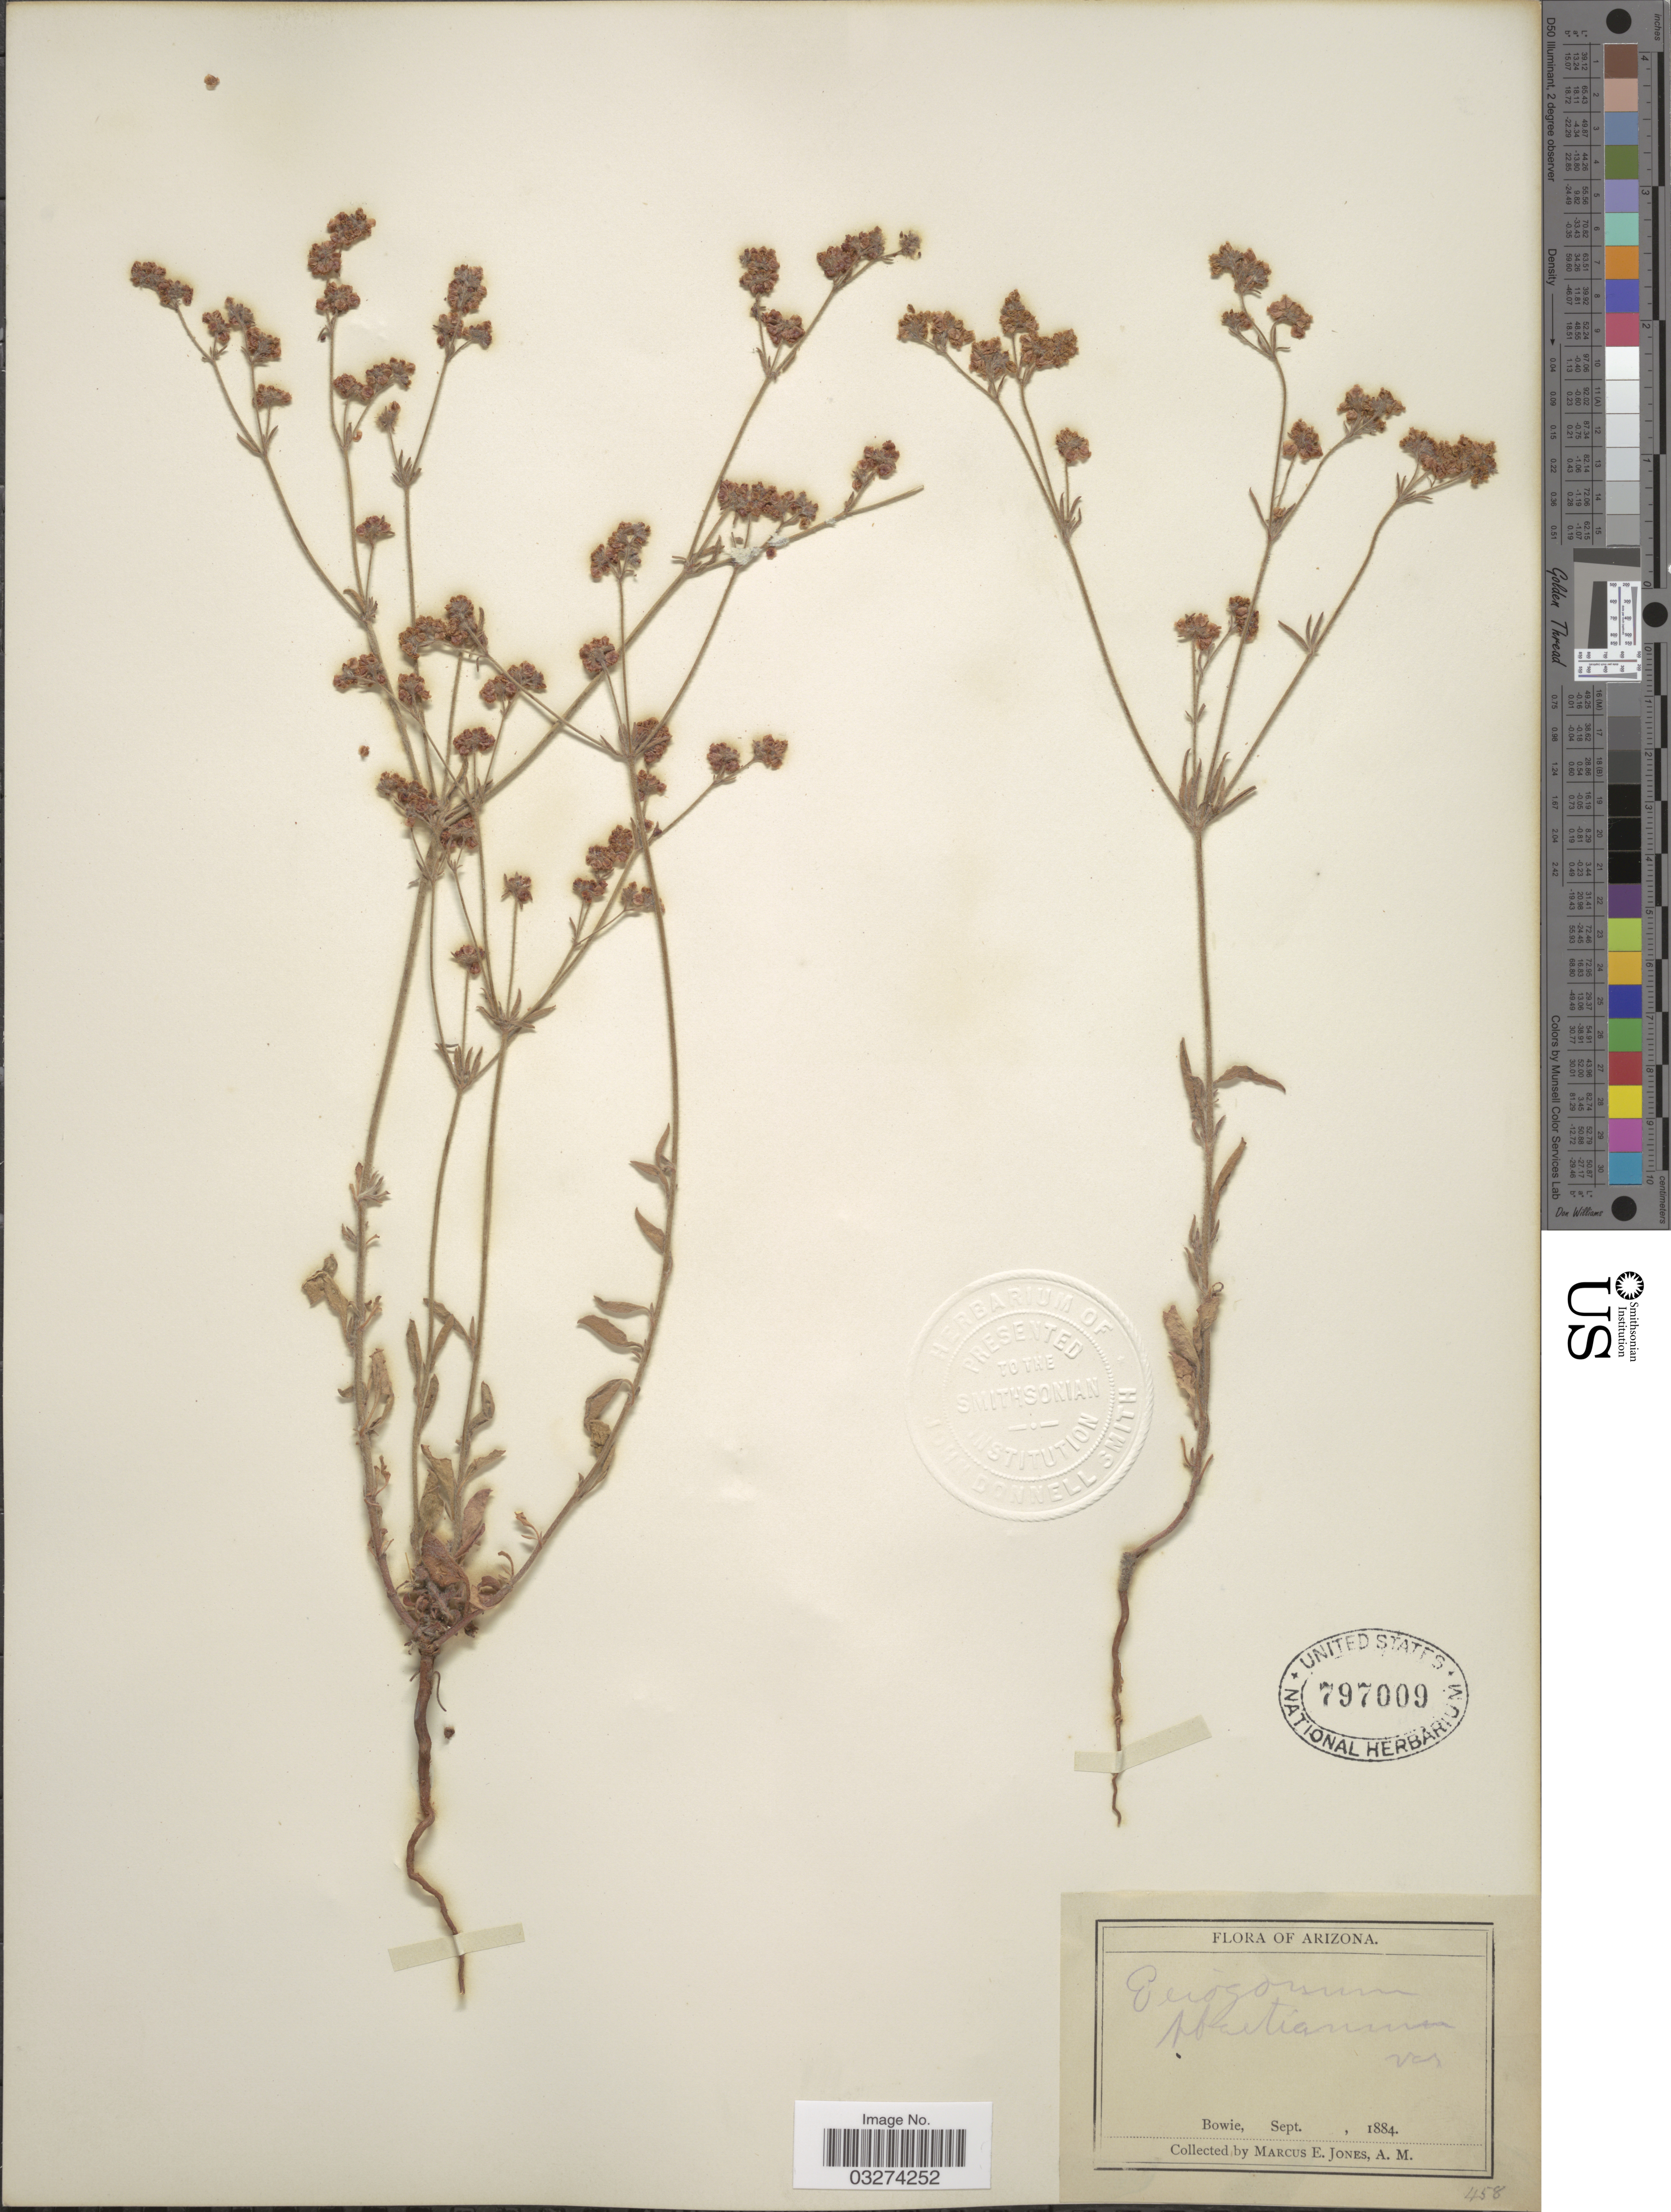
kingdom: Plantae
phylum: Tracheophyta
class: Magnoliopsida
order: Caryophyllales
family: Polygonaceae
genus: Eriogonum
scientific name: Eriogonum abertianum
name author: Torr.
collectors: M. E. Jones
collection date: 1884-09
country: United States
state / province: Arizona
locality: Bowie.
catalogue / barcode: US 797009